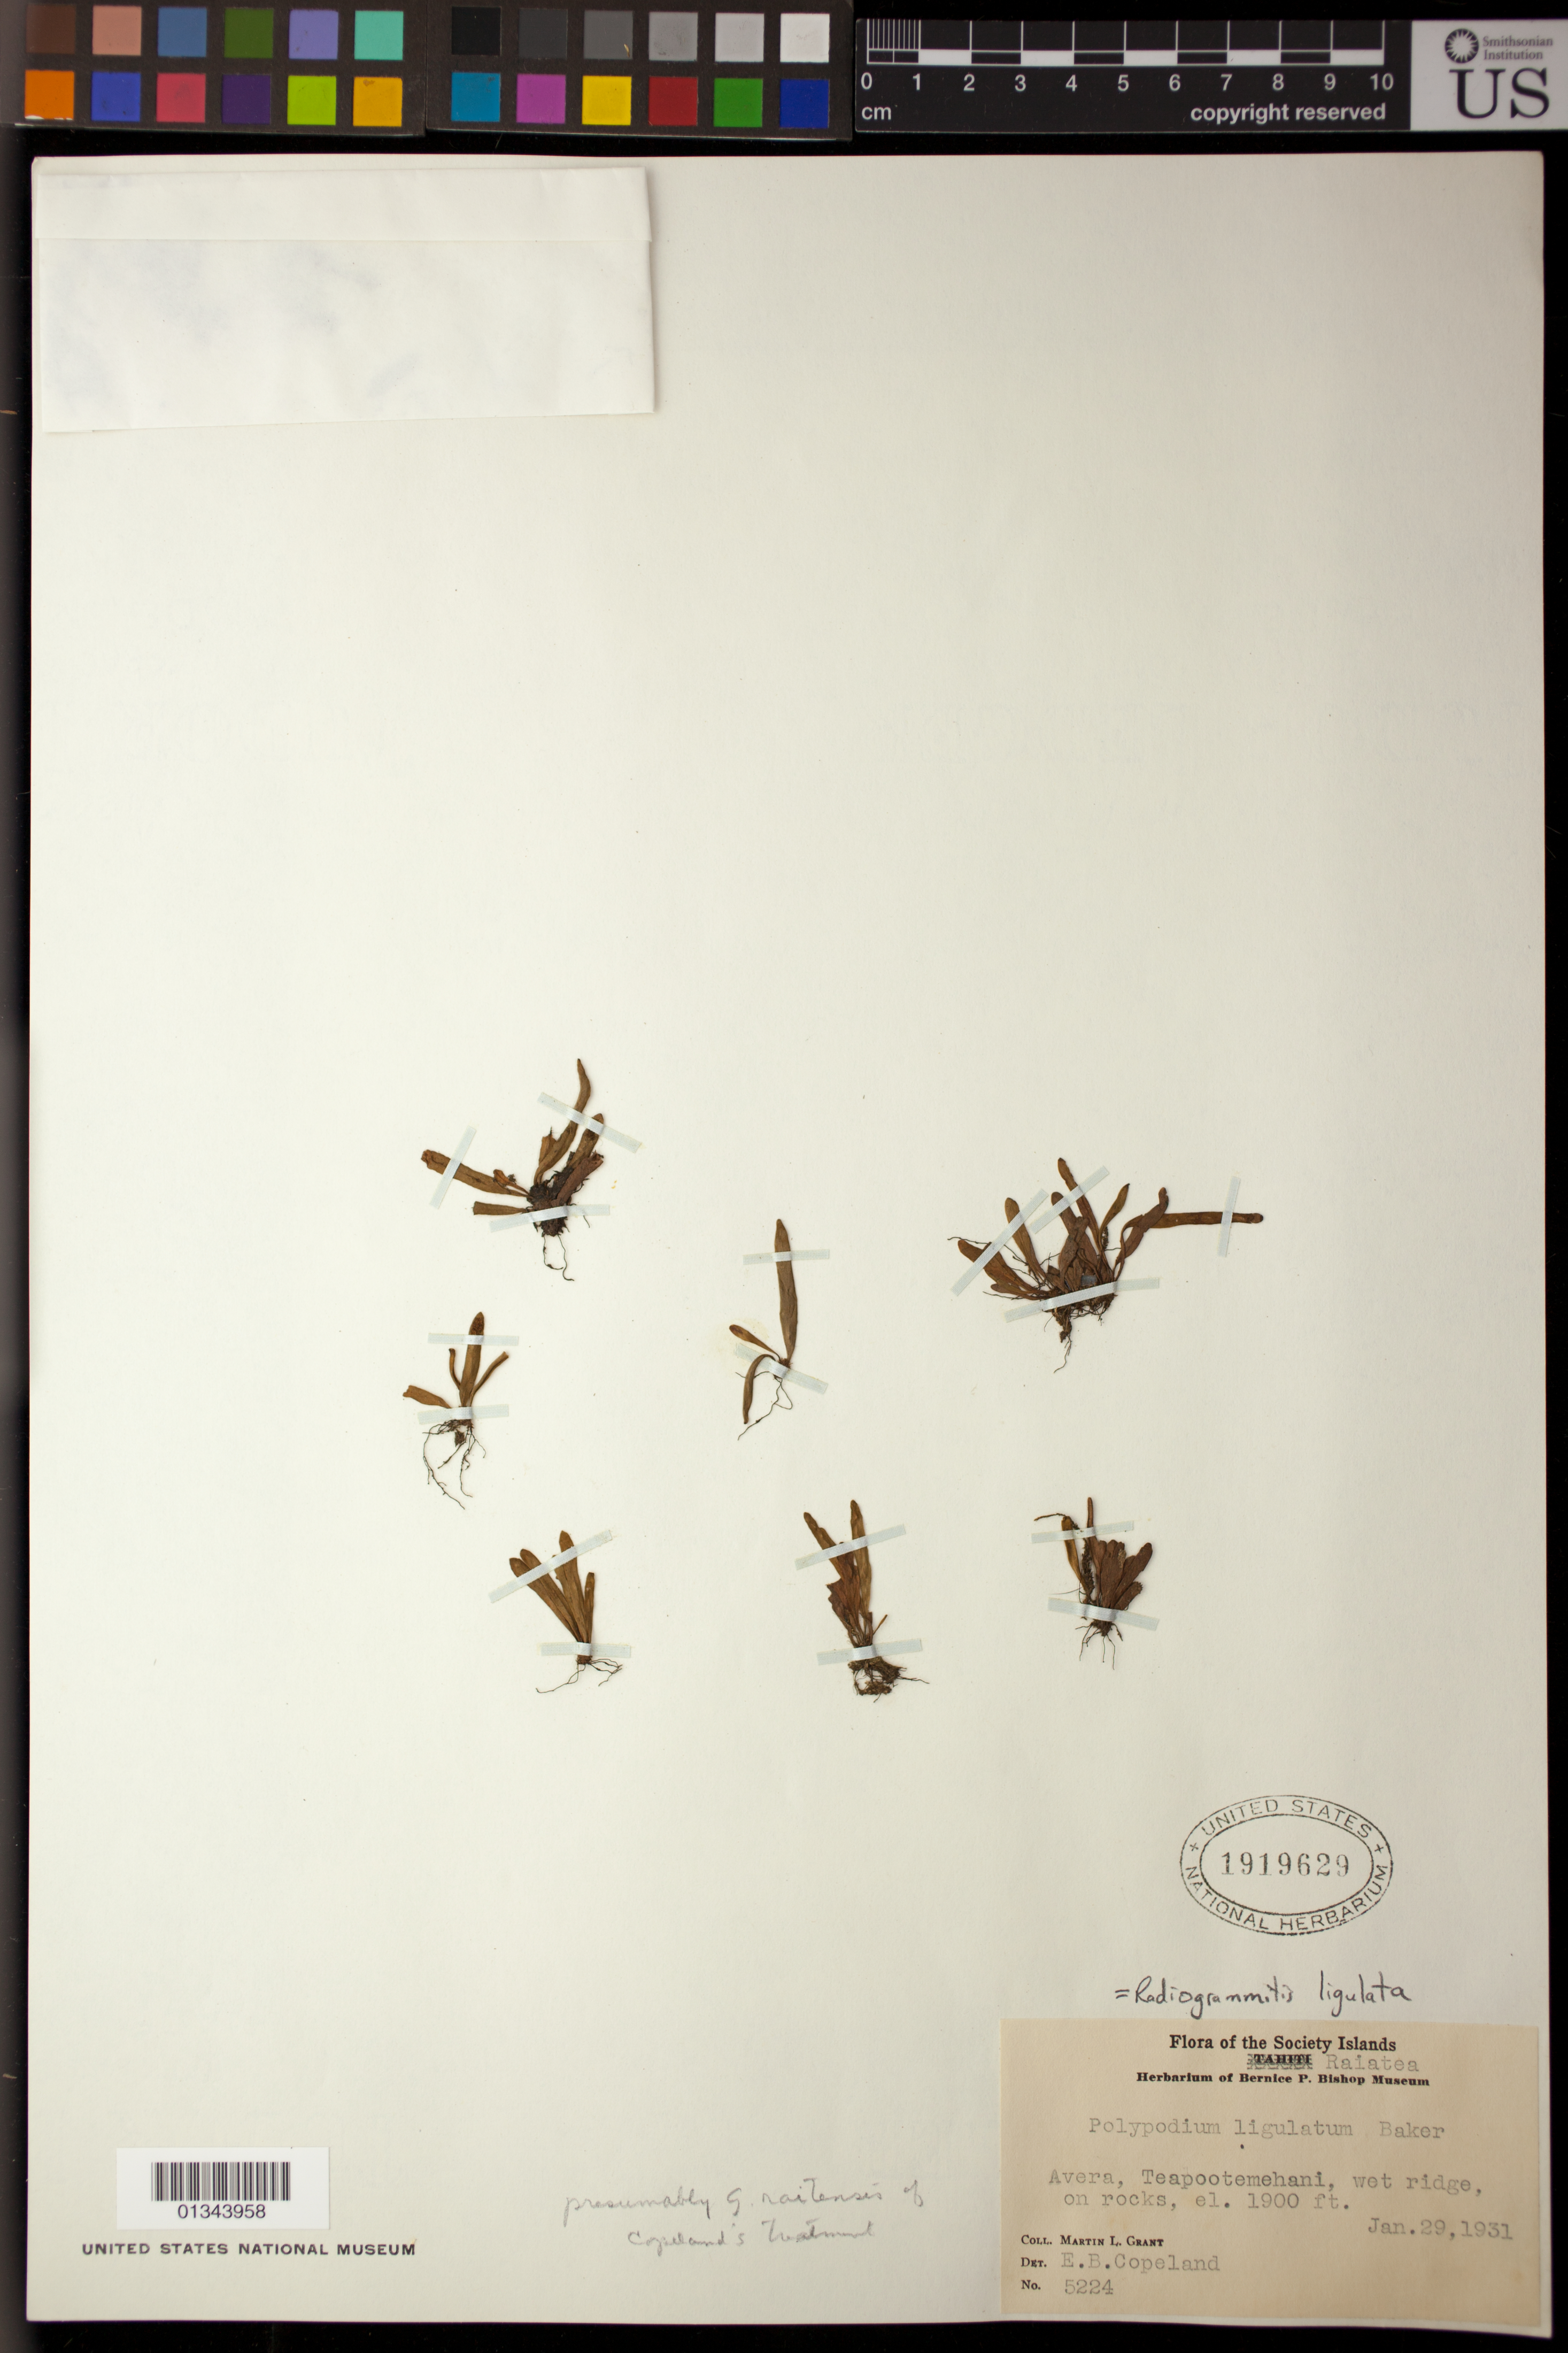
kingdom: Plantae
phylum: Tracheophyta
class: Polypodiopsida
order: Polypodiales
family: Polypodiaceae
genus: Radiogrammitis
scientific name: Radiogrammitis ligulata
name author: (Baker) Parris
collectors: M. L. Grant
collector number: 5224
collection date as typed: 29 Jan 1931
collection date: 1931-01-29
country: French Polynesia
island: Raiatea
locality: Raiatea, Avera, Teapootemehani.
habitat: Wet ridge, on rocks.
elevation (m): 579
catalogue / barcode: US 1919629